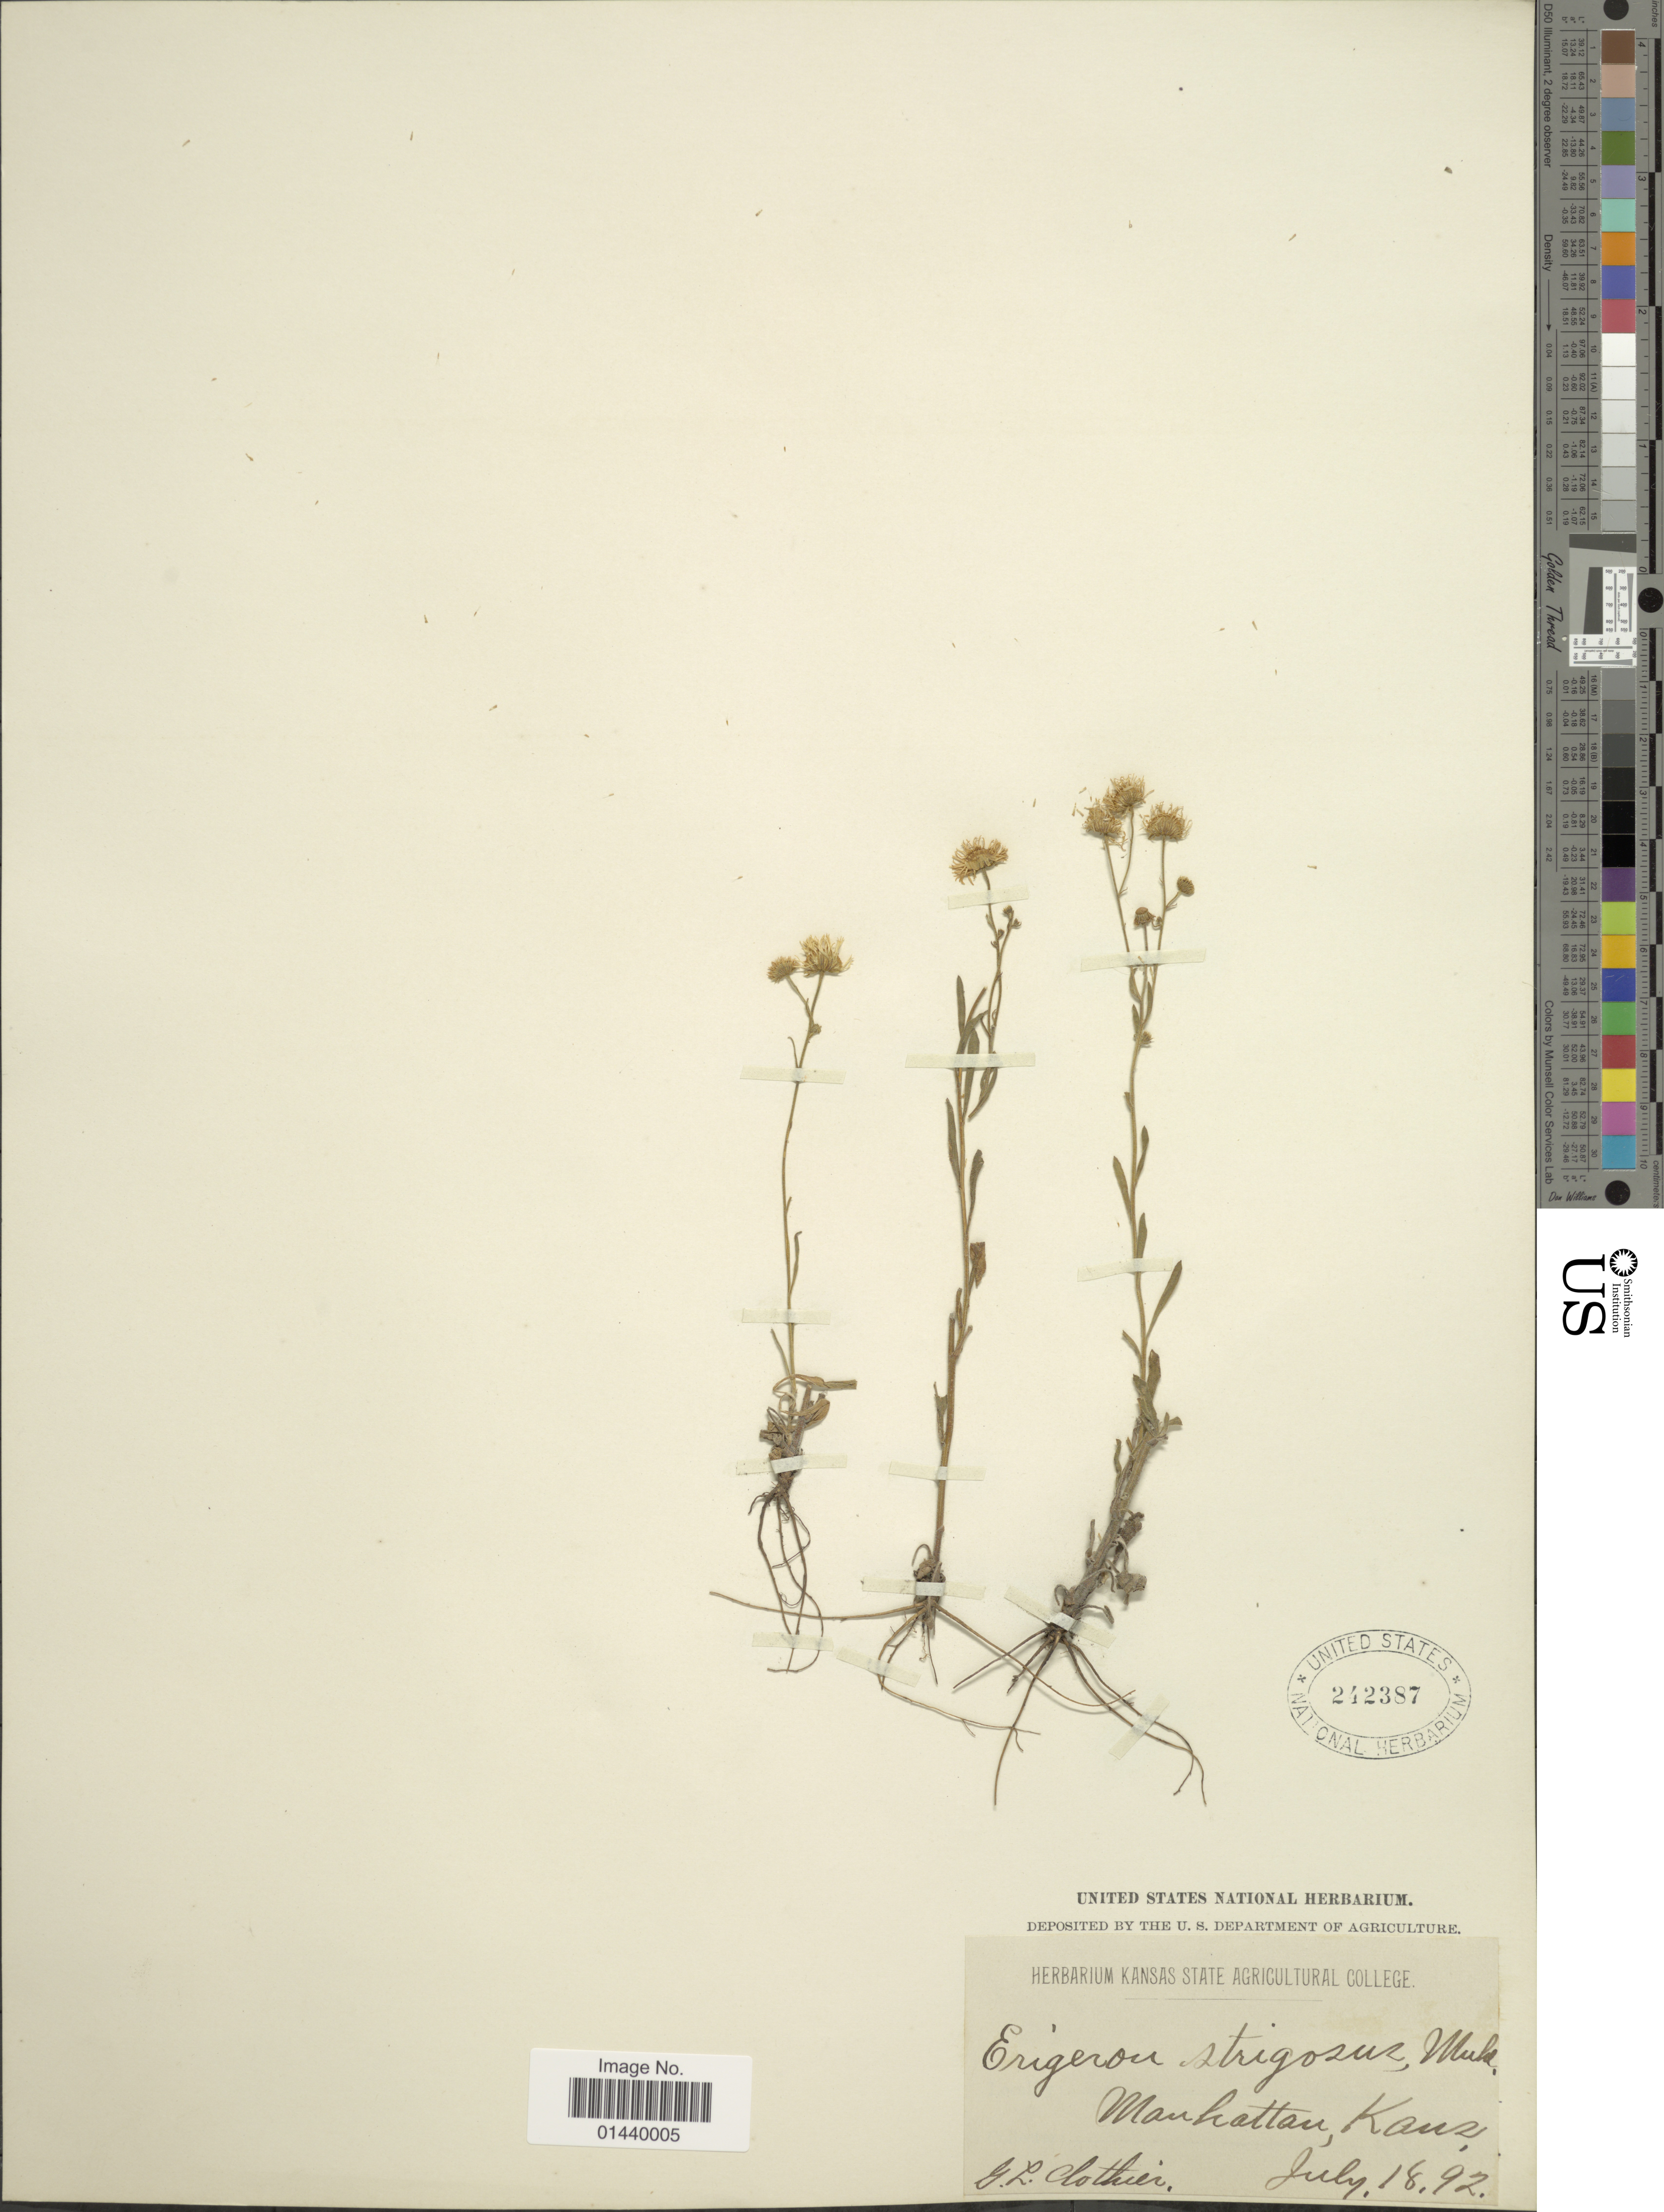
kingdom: Plantae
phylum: Tracheophyta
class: Magnoliopsida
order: Asterales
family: Asteraceae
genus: Erigeron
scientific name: Erigeron strigosus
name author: Muhl. ex Willd.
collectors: G. Clothier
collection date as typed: Transcribed d/m/y: 18/7/92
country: United States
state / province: Kansas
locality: Manhattan, Kans.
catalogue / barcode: US 242387